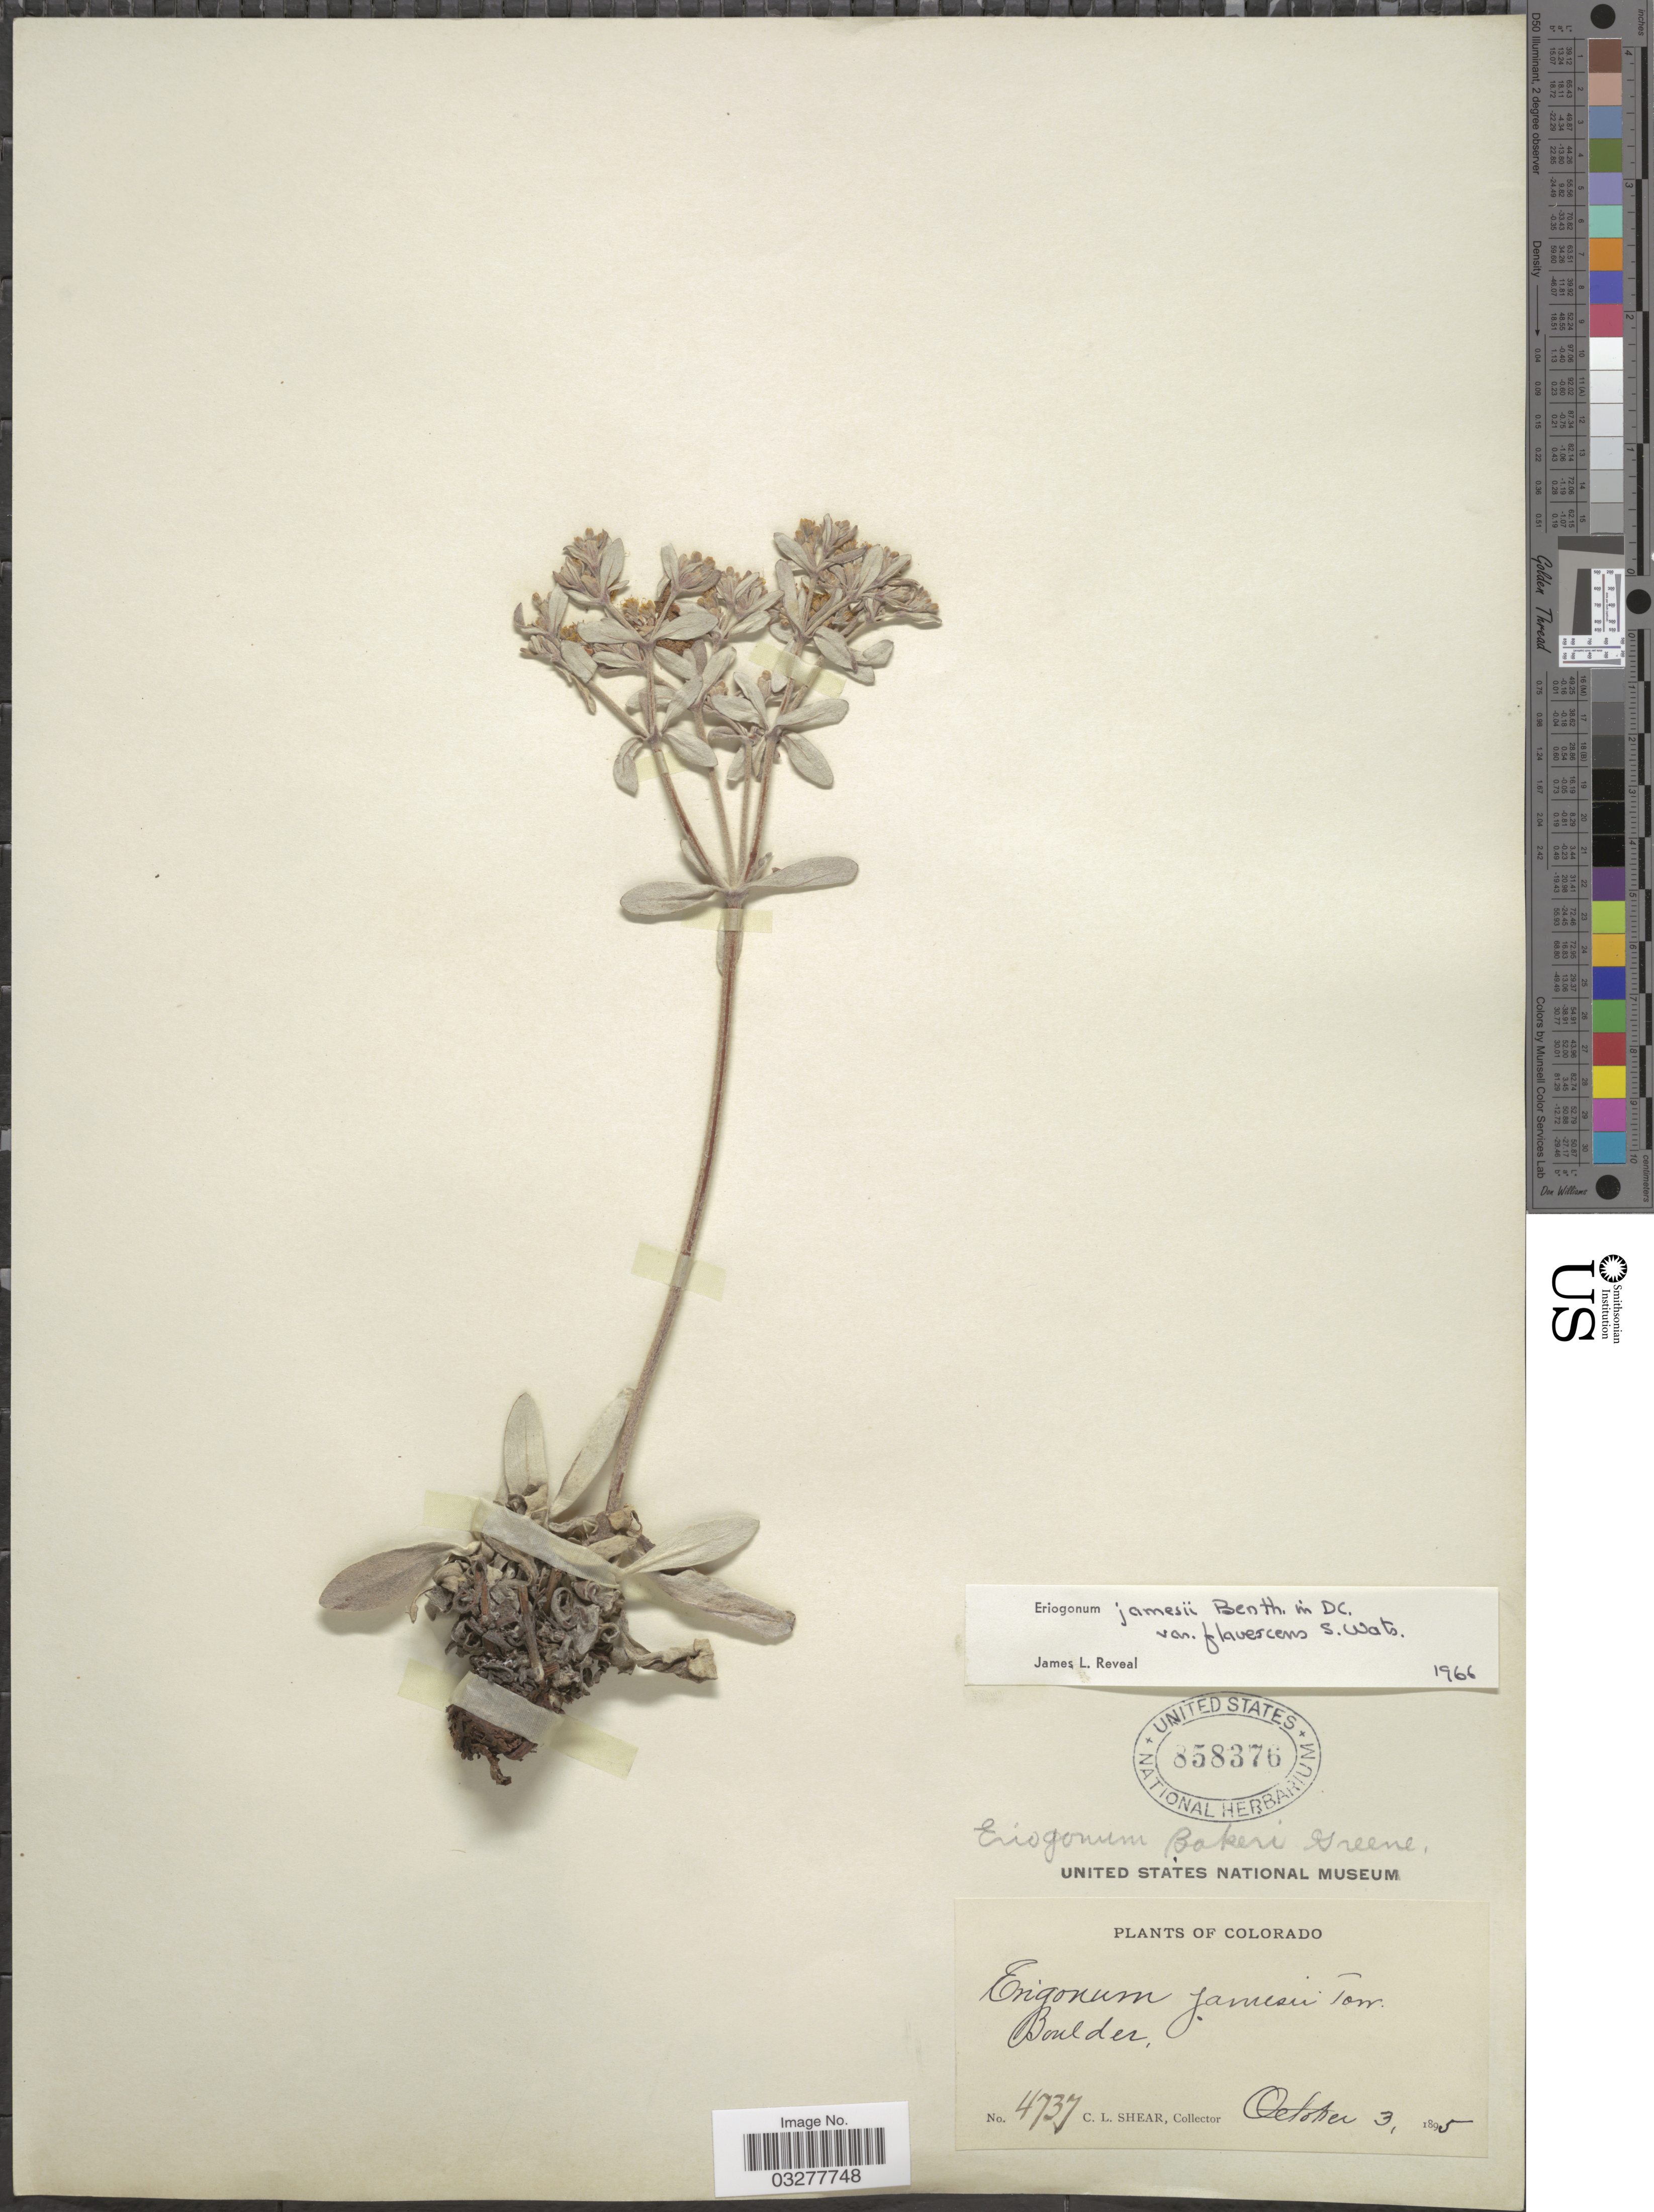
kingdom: Plantae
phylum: Tracheophyta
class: Magnoliopsida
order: Caryophyllales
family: Polygonaceae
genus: Eriogonum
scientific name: Eriogonum jamesii var. flavescens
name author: S. Watson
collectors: C. L. Shear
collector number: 4737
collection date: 1895-10-03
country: United States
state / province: Colorado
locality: Boulder.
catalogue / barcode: US 858376